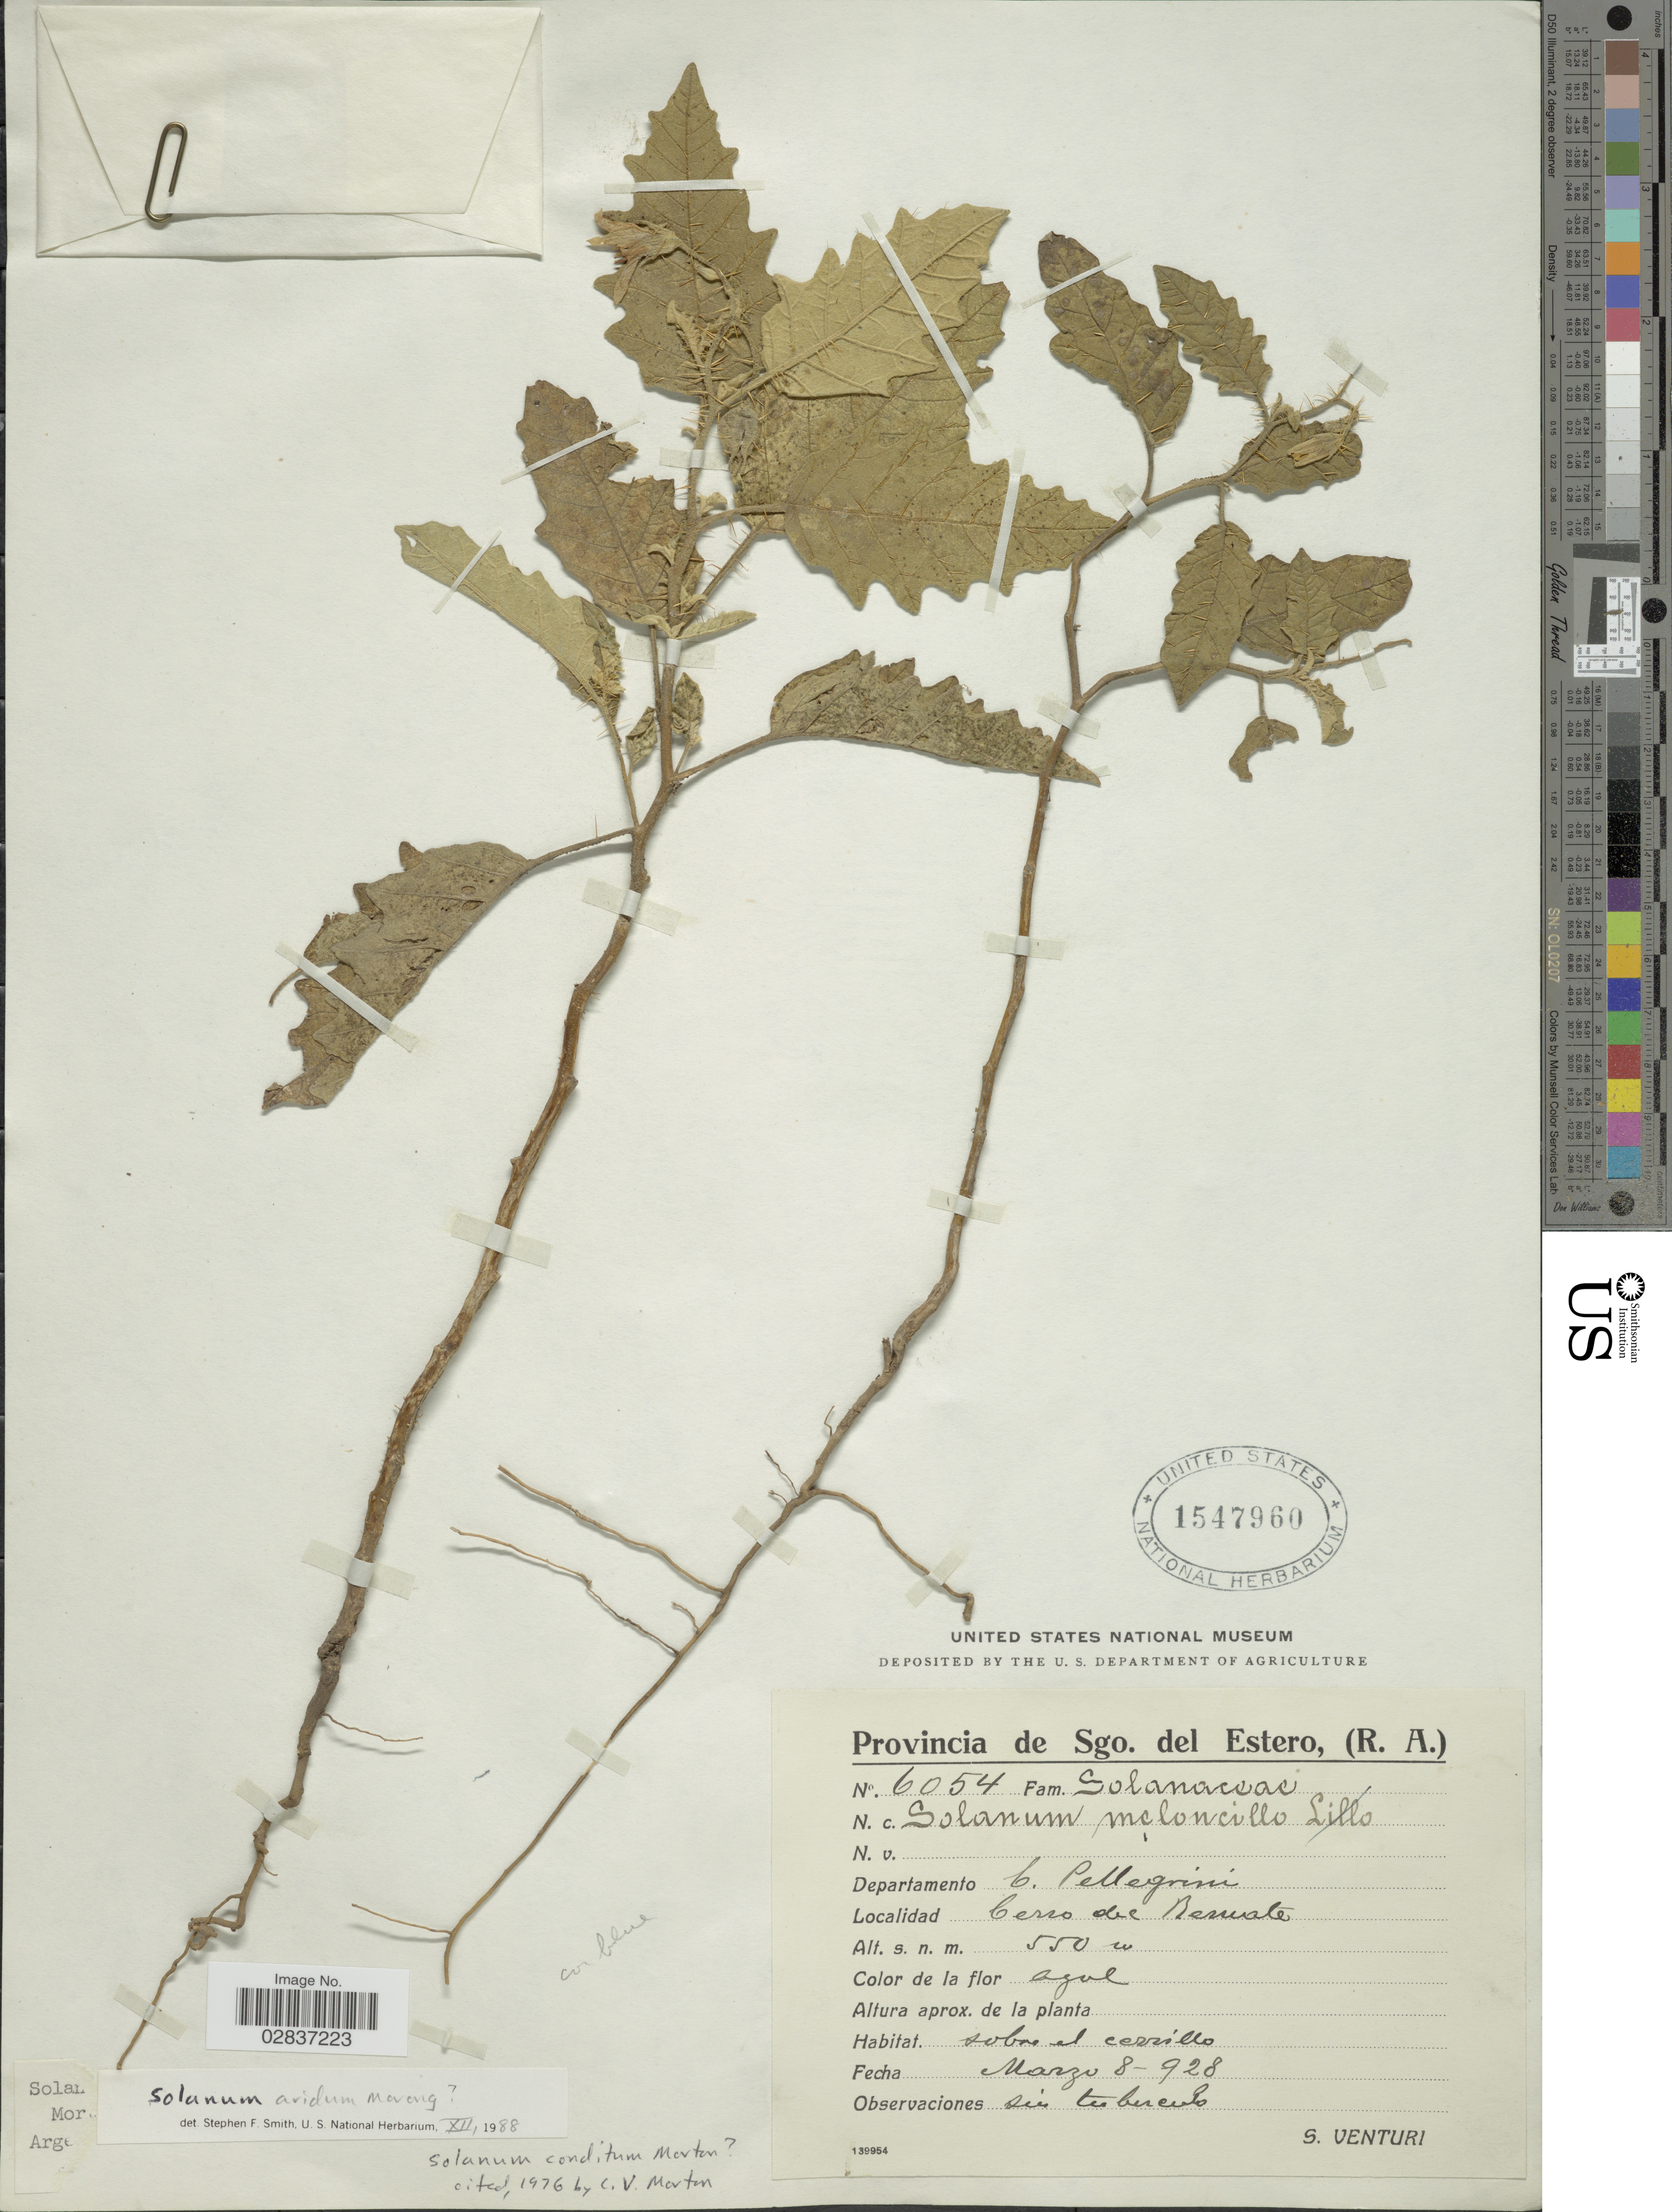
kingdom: Plantae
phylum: Tracheophyta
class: Magnoliopsida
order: Solanales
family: Solanaceae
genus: Solanum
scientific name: Solanum aridum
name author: Morong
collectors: S. Venturi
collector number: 6054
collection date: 1928-03-08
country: Argentina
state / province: Santiago del Estero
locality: Departamento C. Pellegrini, Cerro del remate.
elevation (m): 550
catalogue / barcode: US 1547960